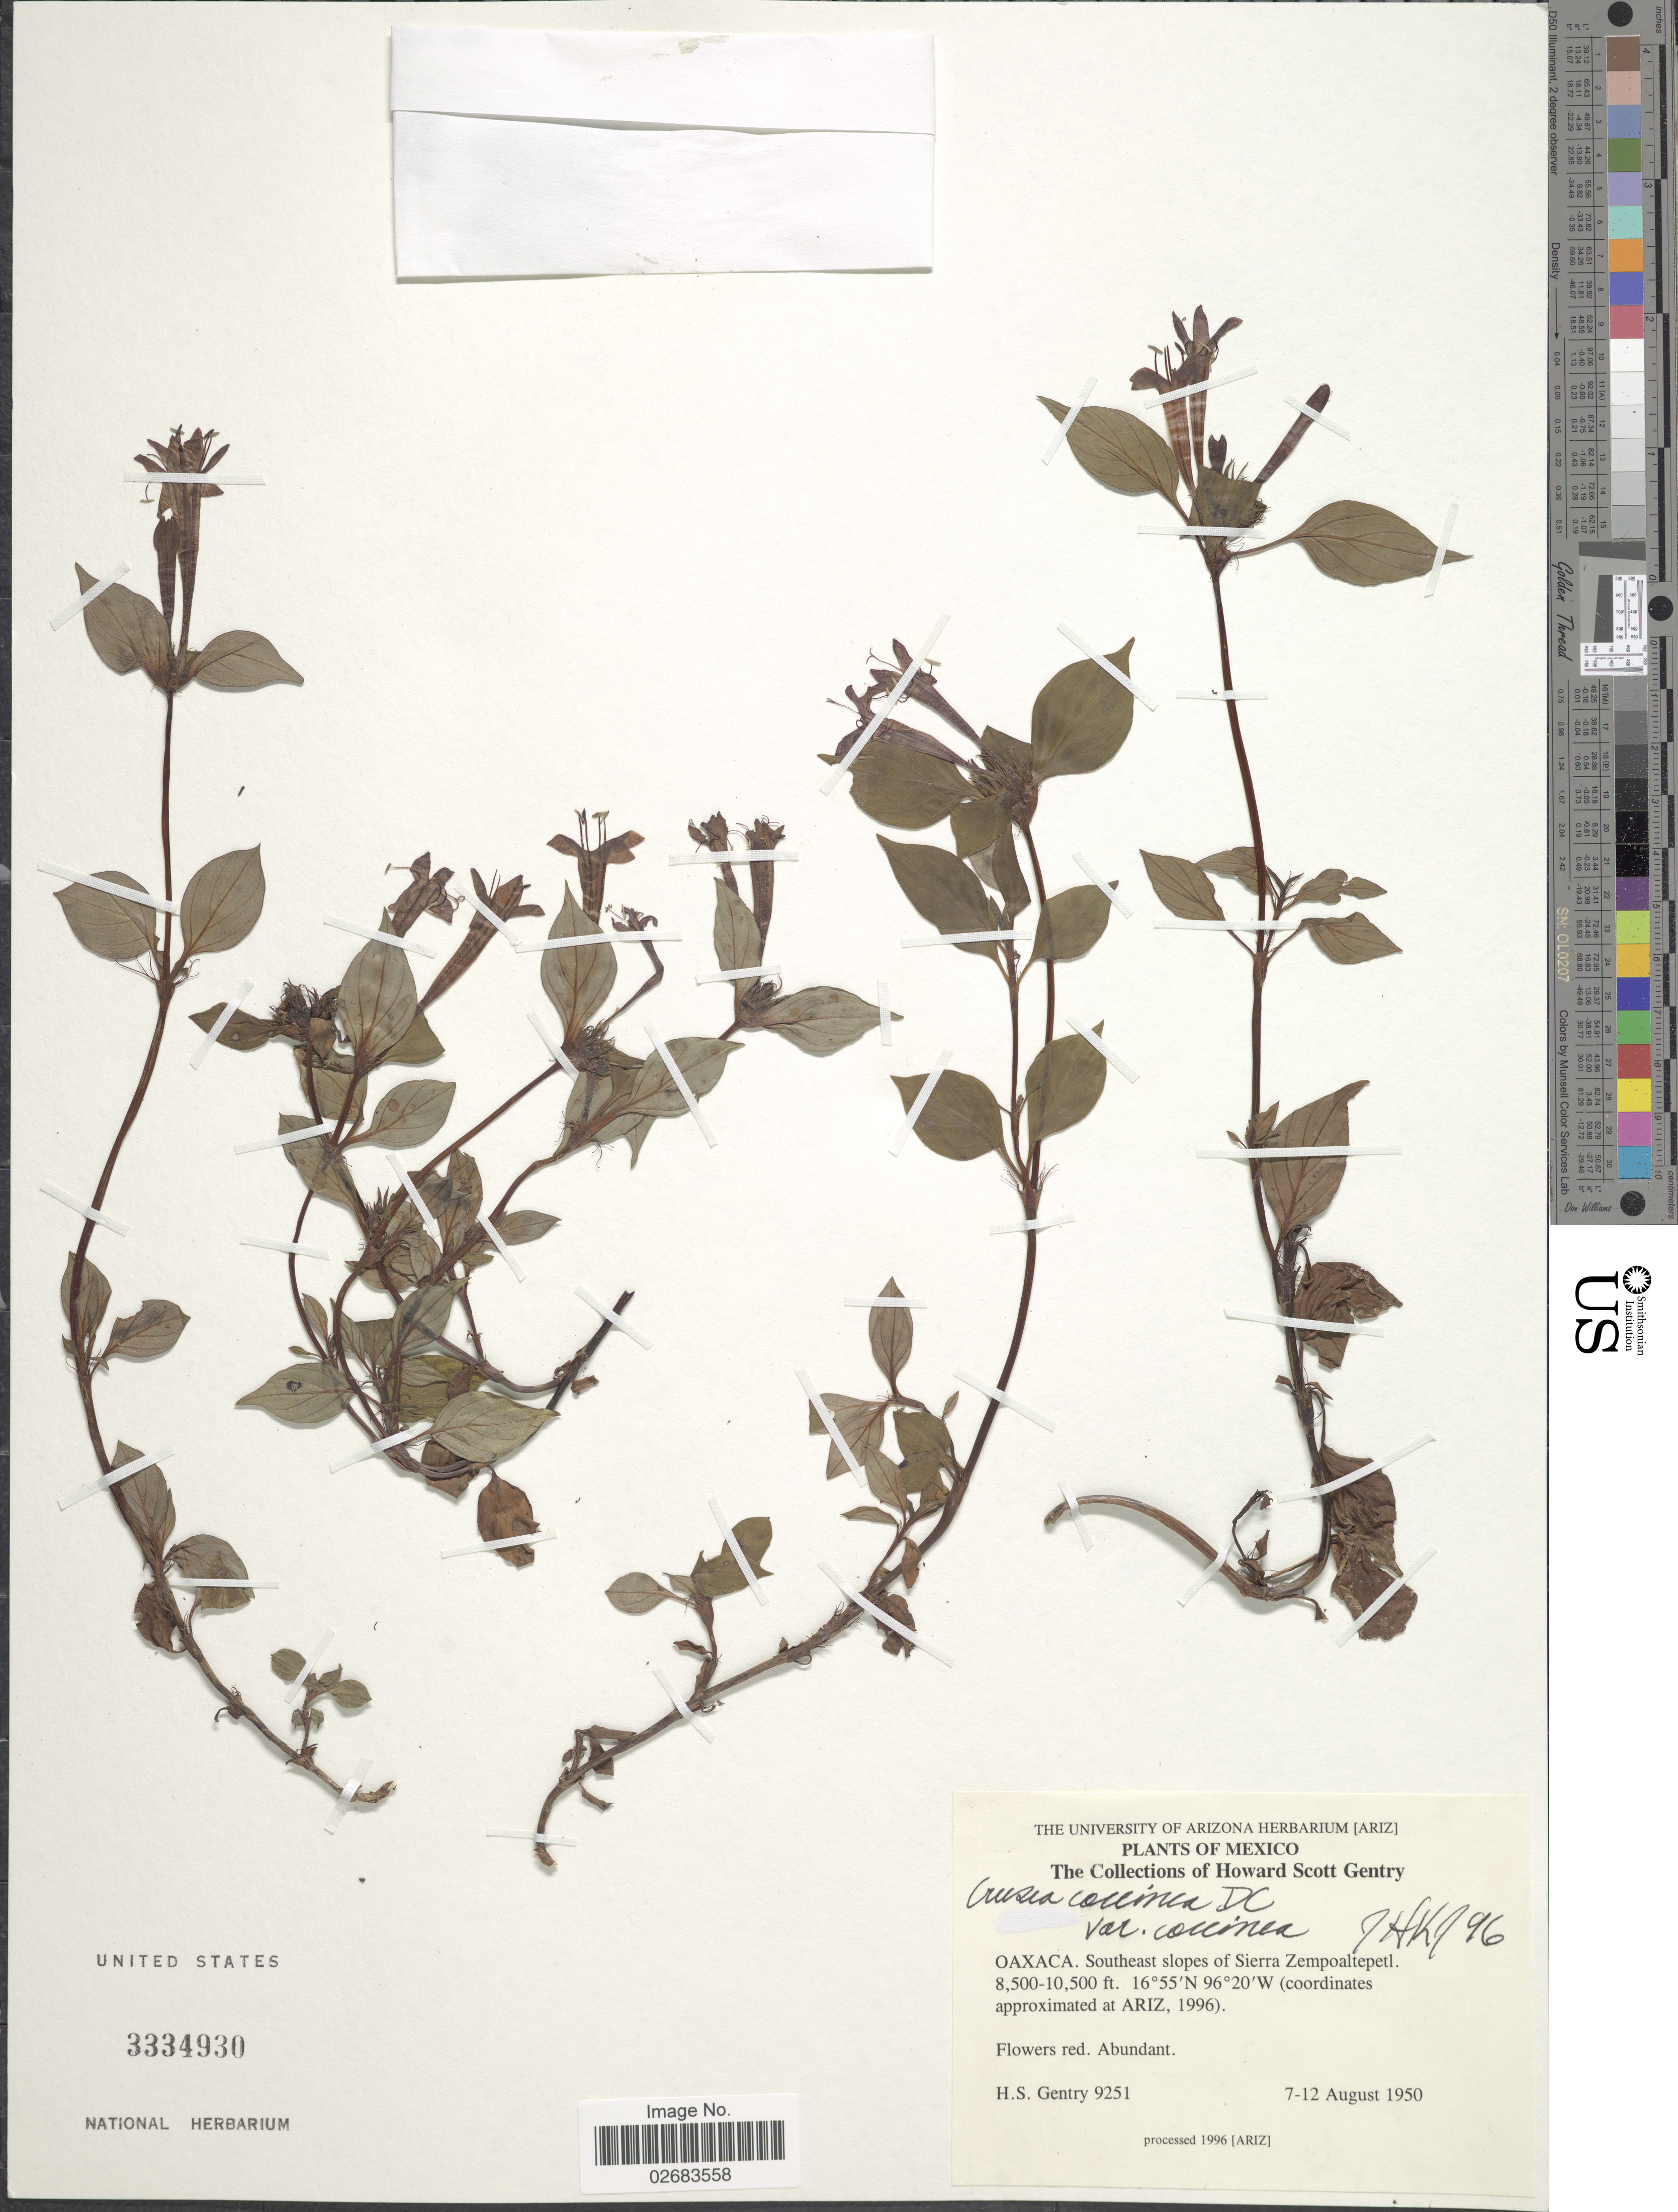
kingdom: Plantae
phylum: Tracheophyta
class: Magnoliopsida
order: Gentianales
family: Rubiaceae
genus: Crusea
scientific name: Crusea coccinea var. coccinea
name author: DC.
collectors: H. S. Gentry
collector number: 9251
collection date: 1950-08-07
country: Mexico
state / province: Oaxaca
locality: Spoutheast slopes of Sierra Zempoaltepetl.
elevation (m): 8500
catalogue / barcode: US 3334930